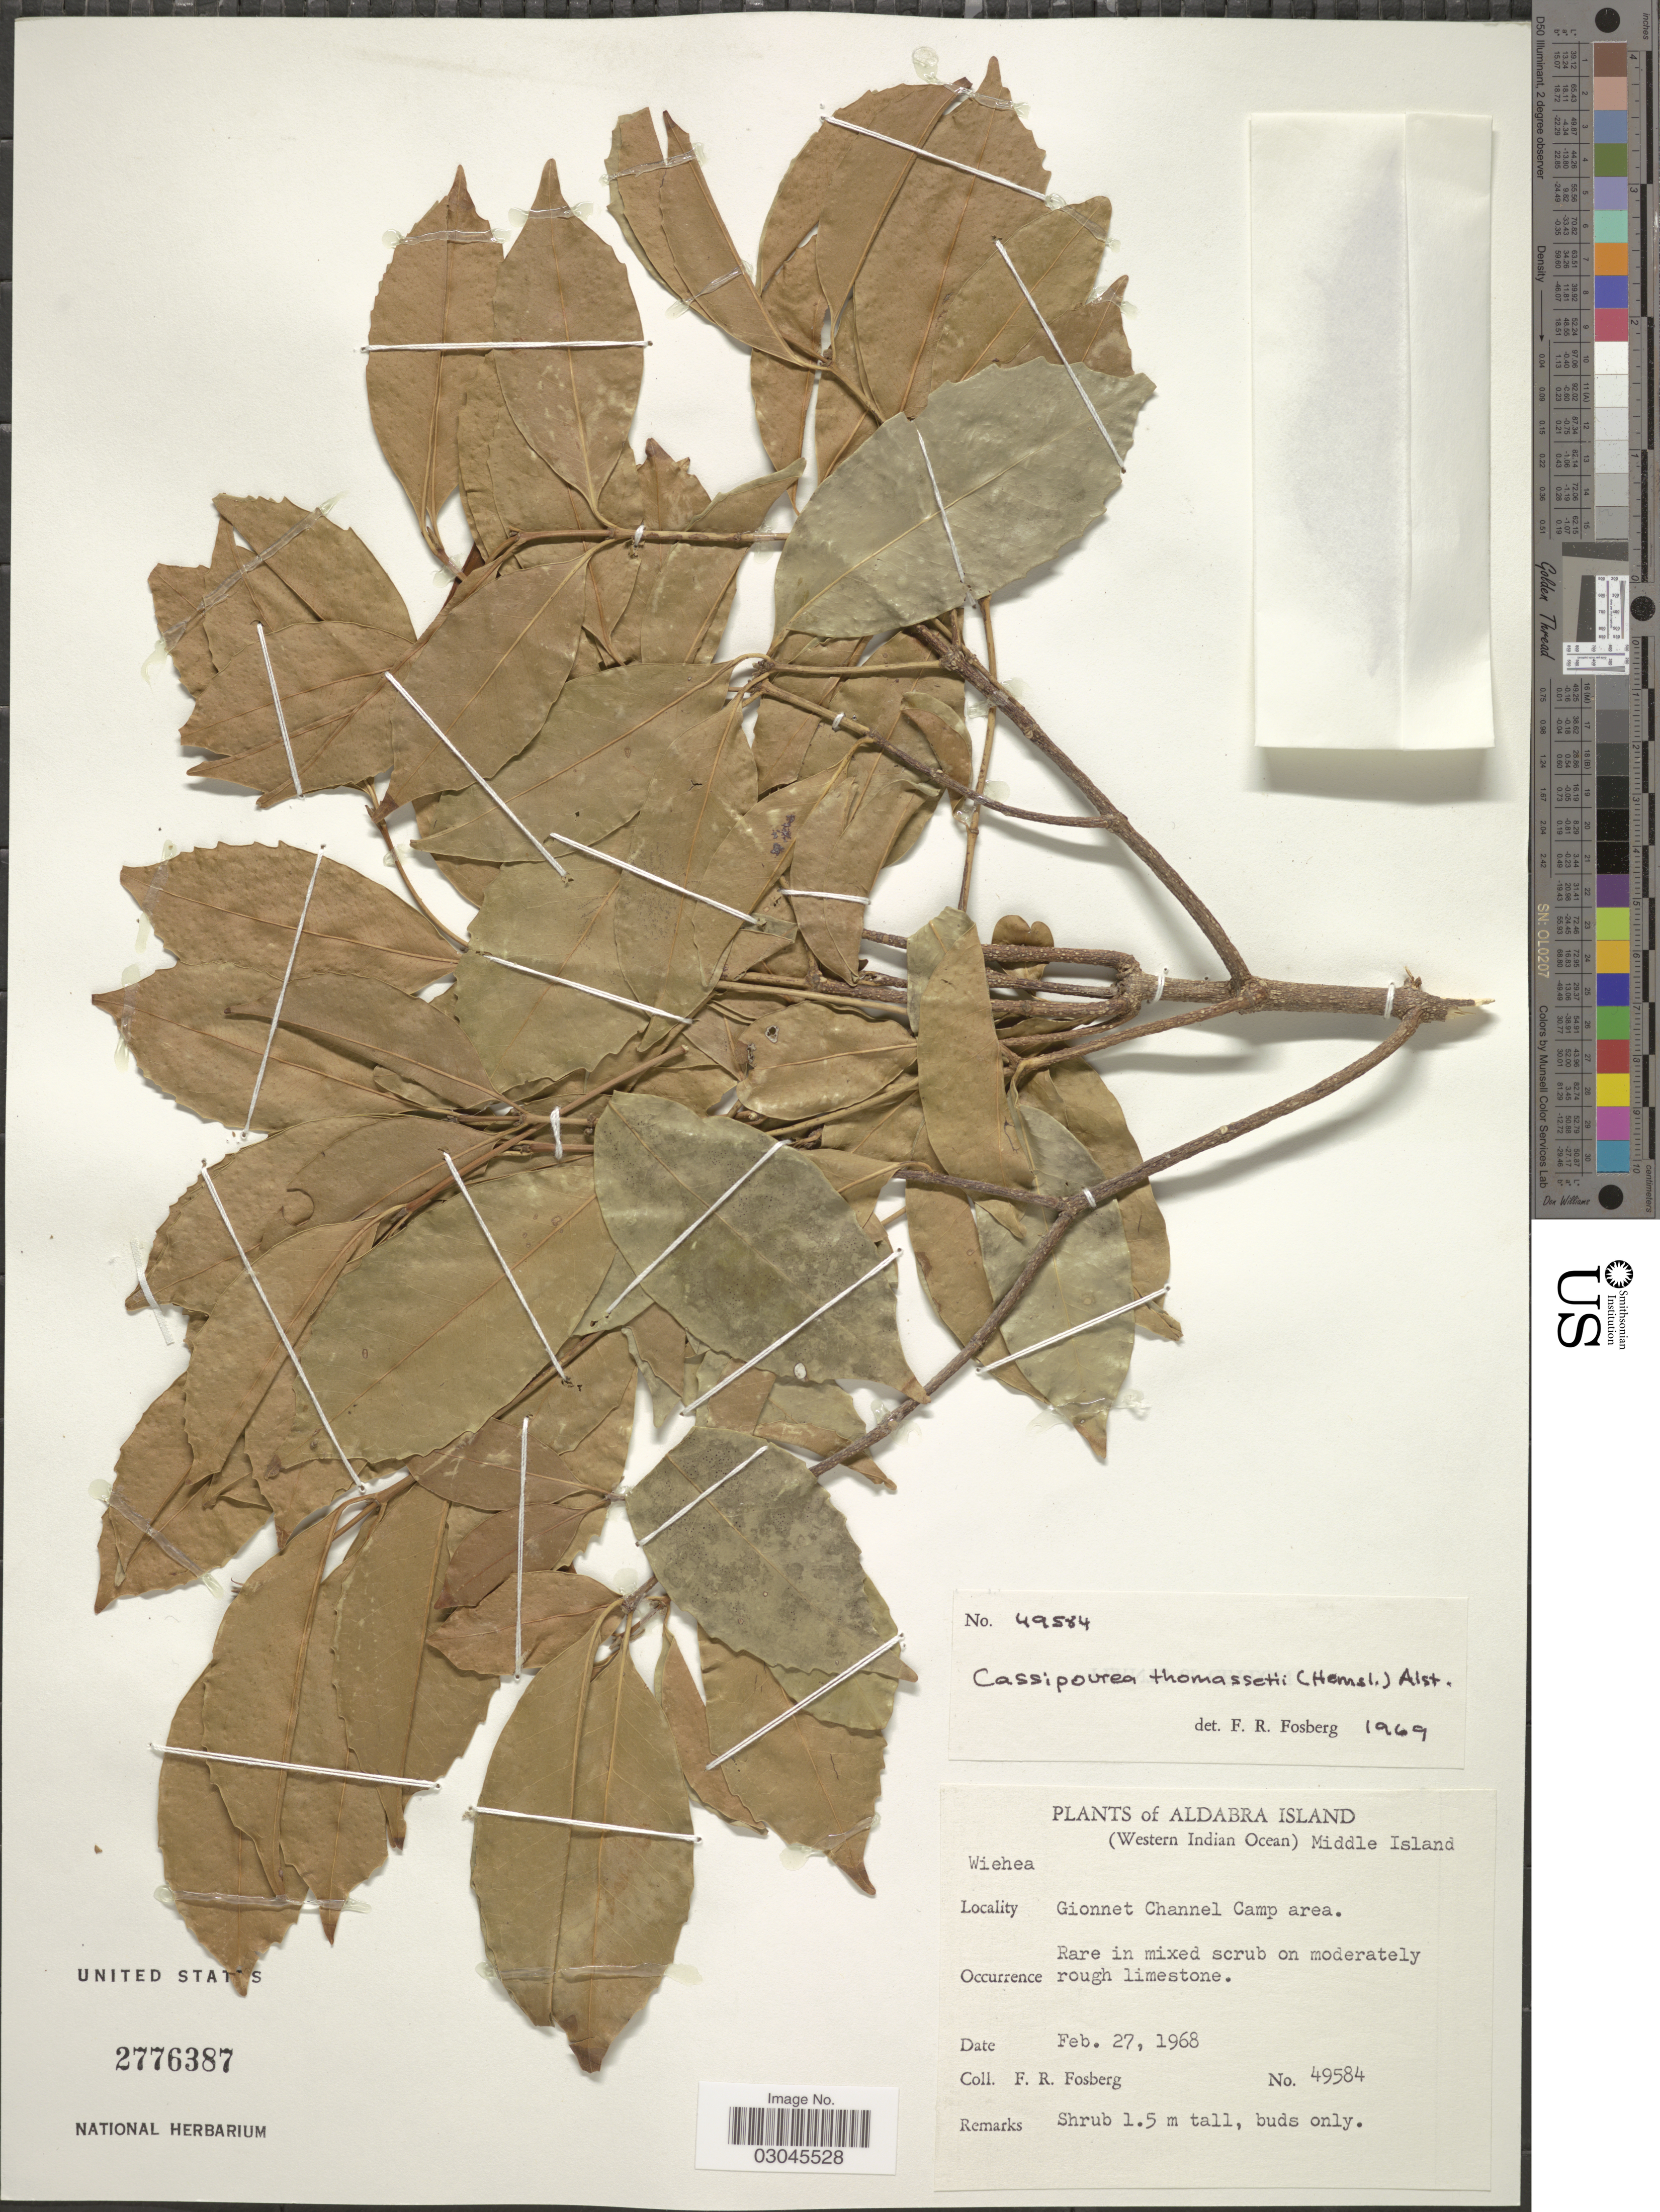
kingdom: Plantae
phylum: Tracheophyta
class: Magnoliopsida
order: Malpighiales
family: Rhizophoraceae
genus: Cassipourea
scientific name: Cassipourea thomassetii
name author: Alston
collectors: F. R. Fosberg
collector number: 49584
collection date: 1968-02-27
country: Seychelles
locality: Aldabra Island (Western Indian Ocean), Middle Island. Gionnet Channel Camp area.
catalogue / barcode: US 2776387